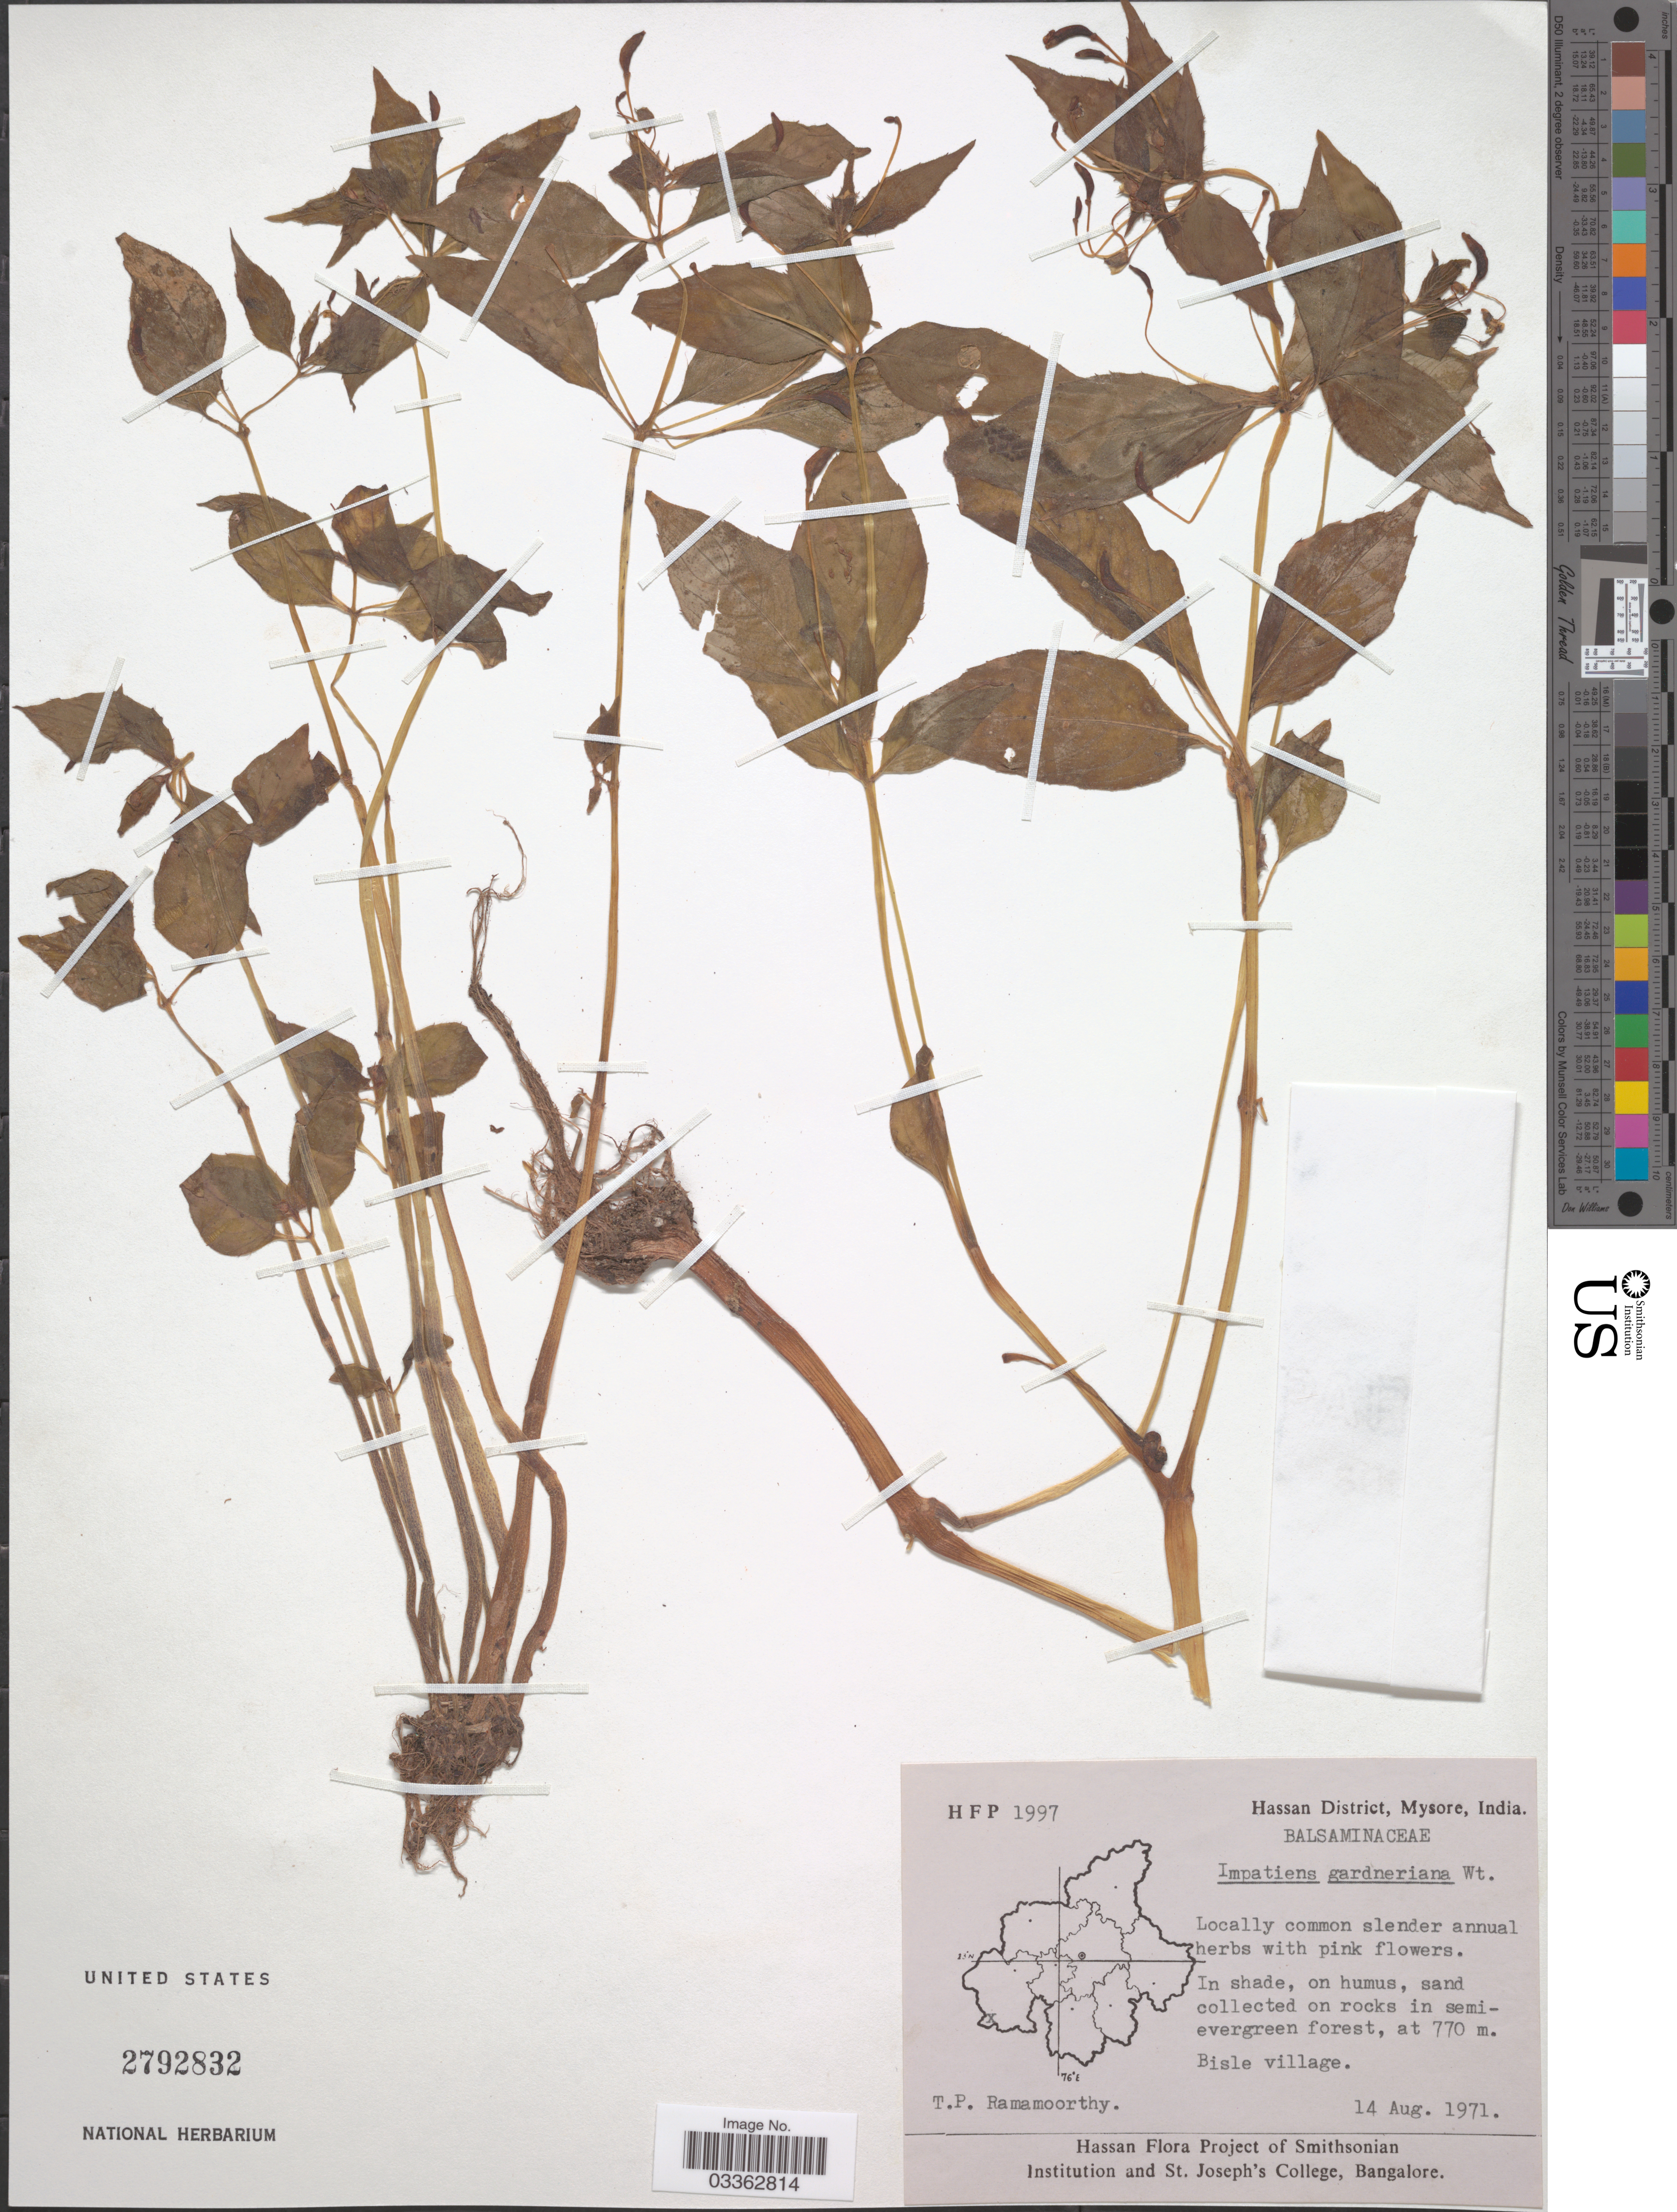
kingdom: Plantae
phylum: Tracheophyta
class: Magnoliopsida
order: Ericales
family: Balsaminaceae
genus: Impatiens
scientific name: Impatiens gardneriana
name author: Wight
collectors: T. P. Ramamoorthy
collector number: HFP 1997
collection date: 1971-08-14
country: India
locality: Hassan District, Mysore. Bisle village.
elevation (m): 770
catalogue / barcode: US 2792832